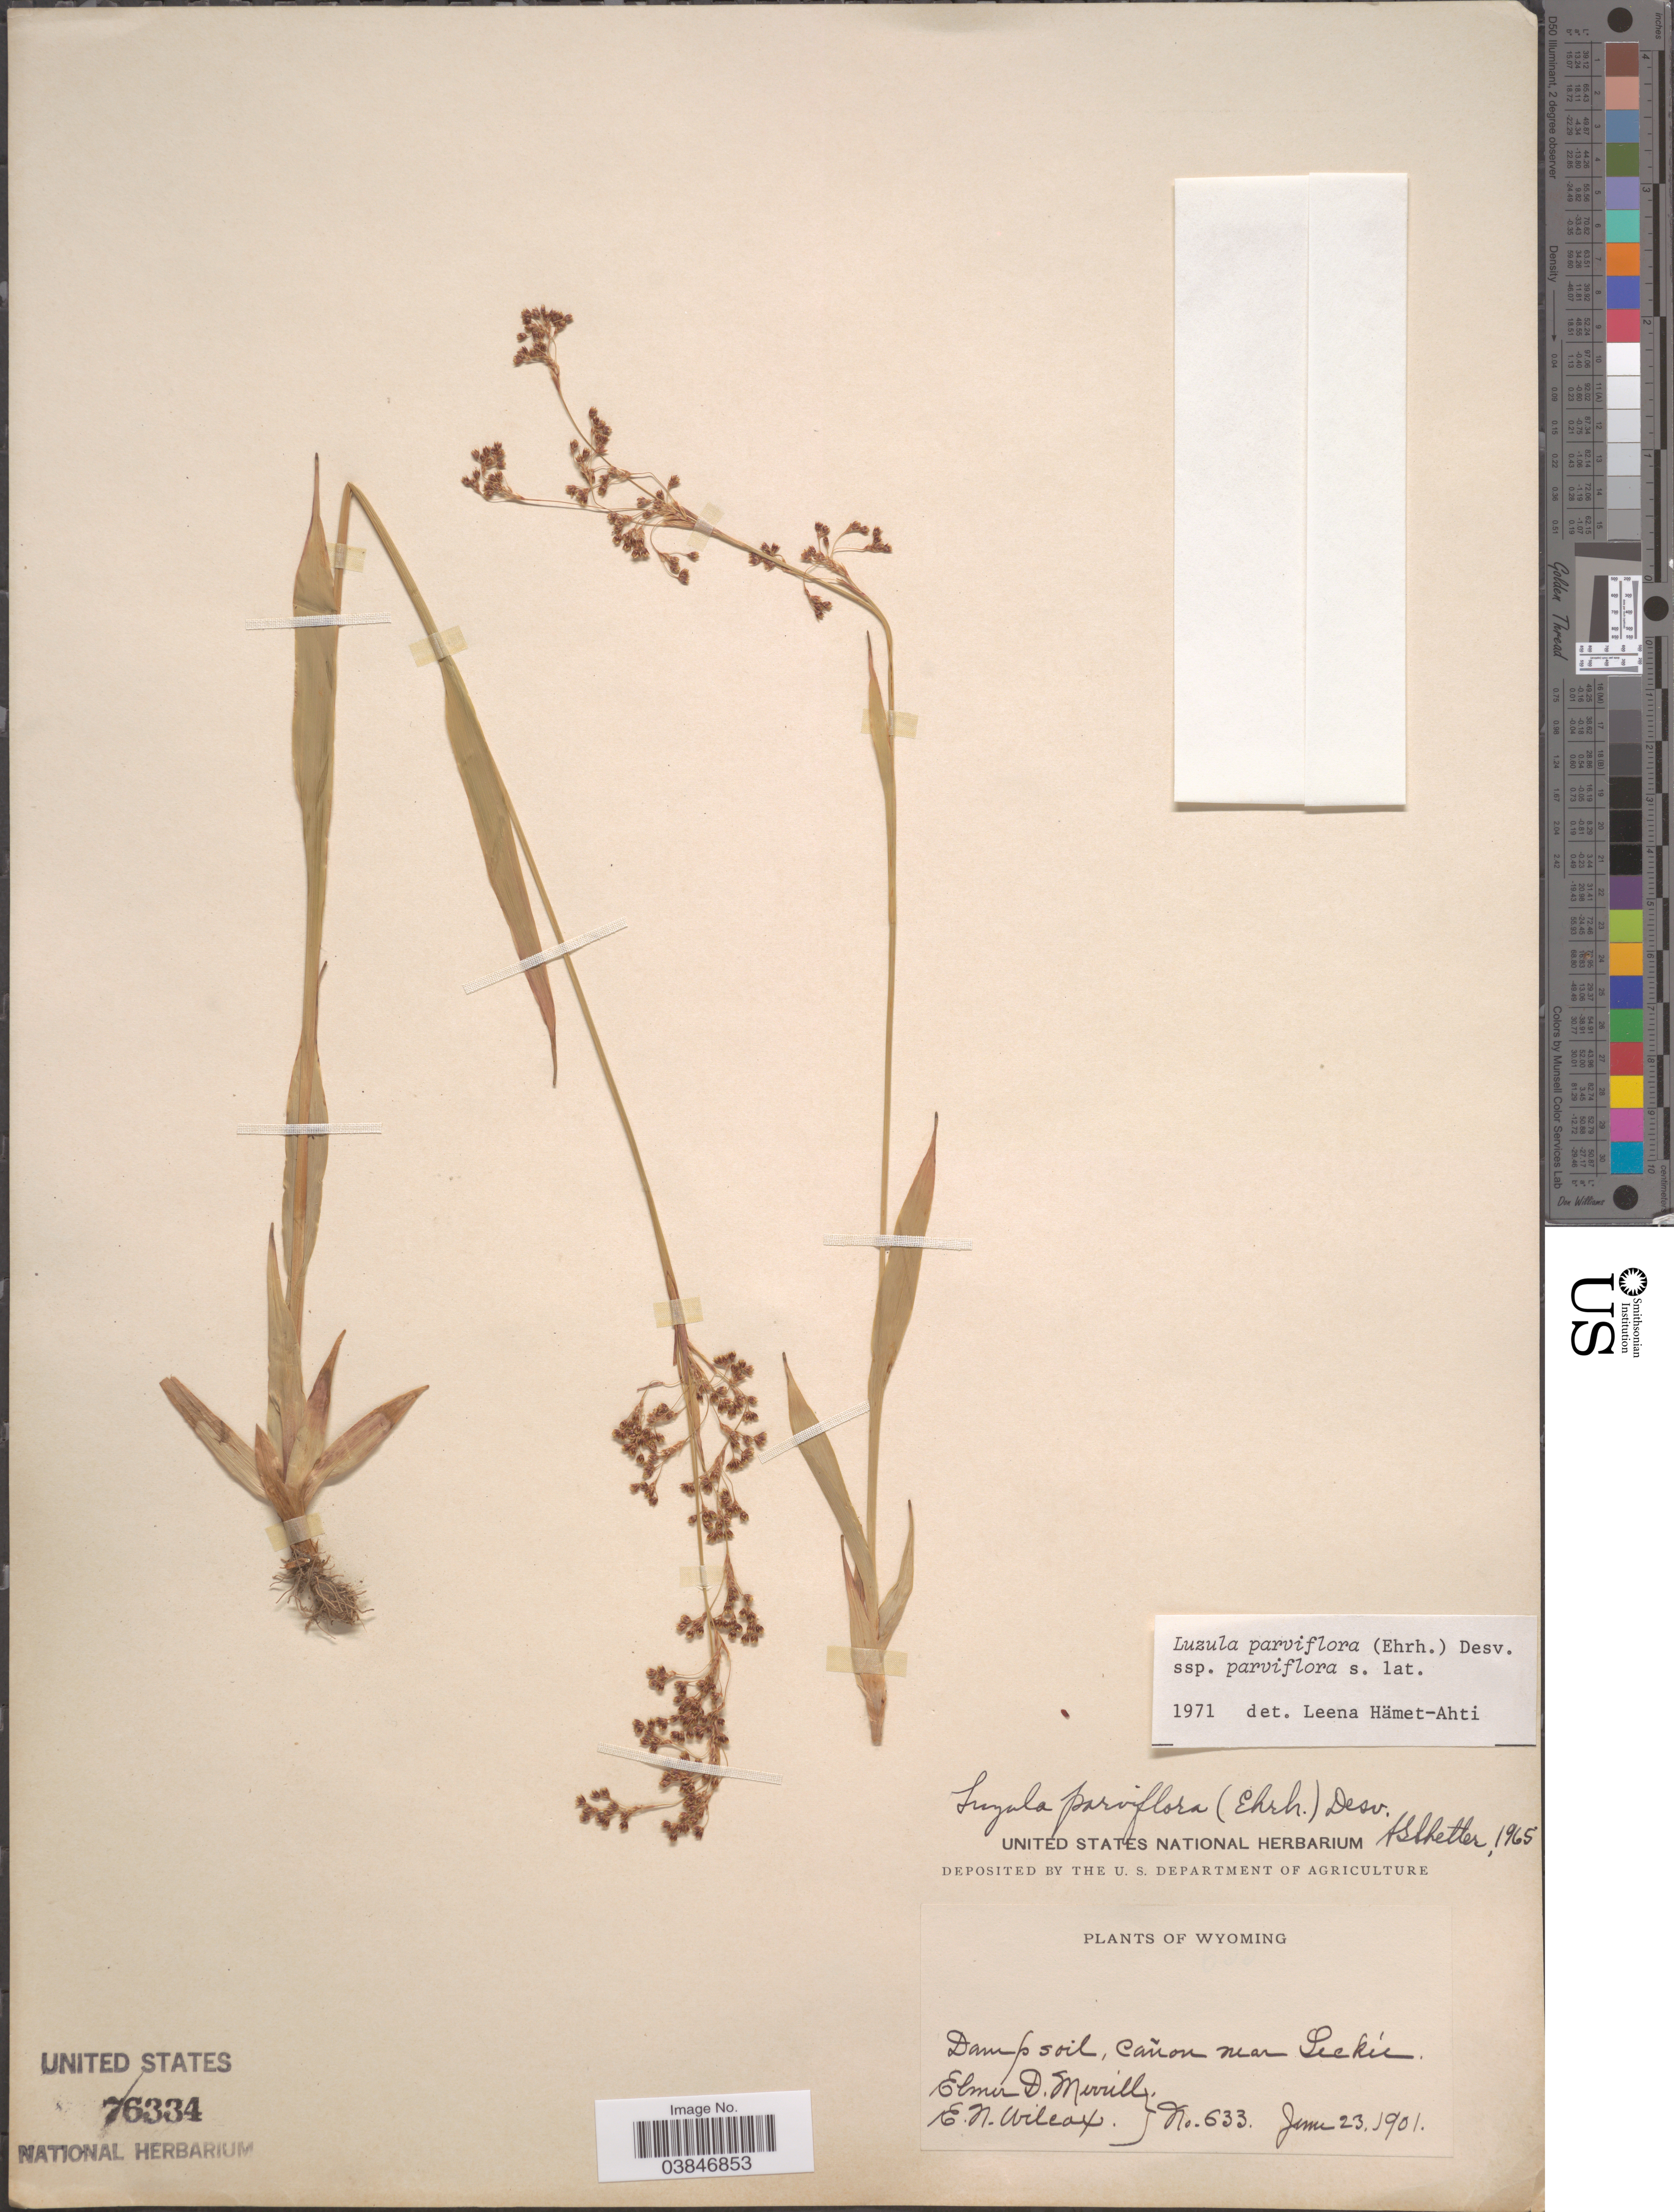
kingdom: Plantae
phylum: Tracheophyta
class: Liliopsida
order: Poales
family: Juncaceae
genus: Luzula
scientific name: Luzula parviflora subsp. parviflora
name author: (Ehrh.) Desv.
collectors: E. D. Merrill & E. Wilcox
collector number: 633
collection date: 1901-06-23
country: United States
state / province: Wyoming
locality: Cañon near Leckie.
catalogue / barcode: US 76334